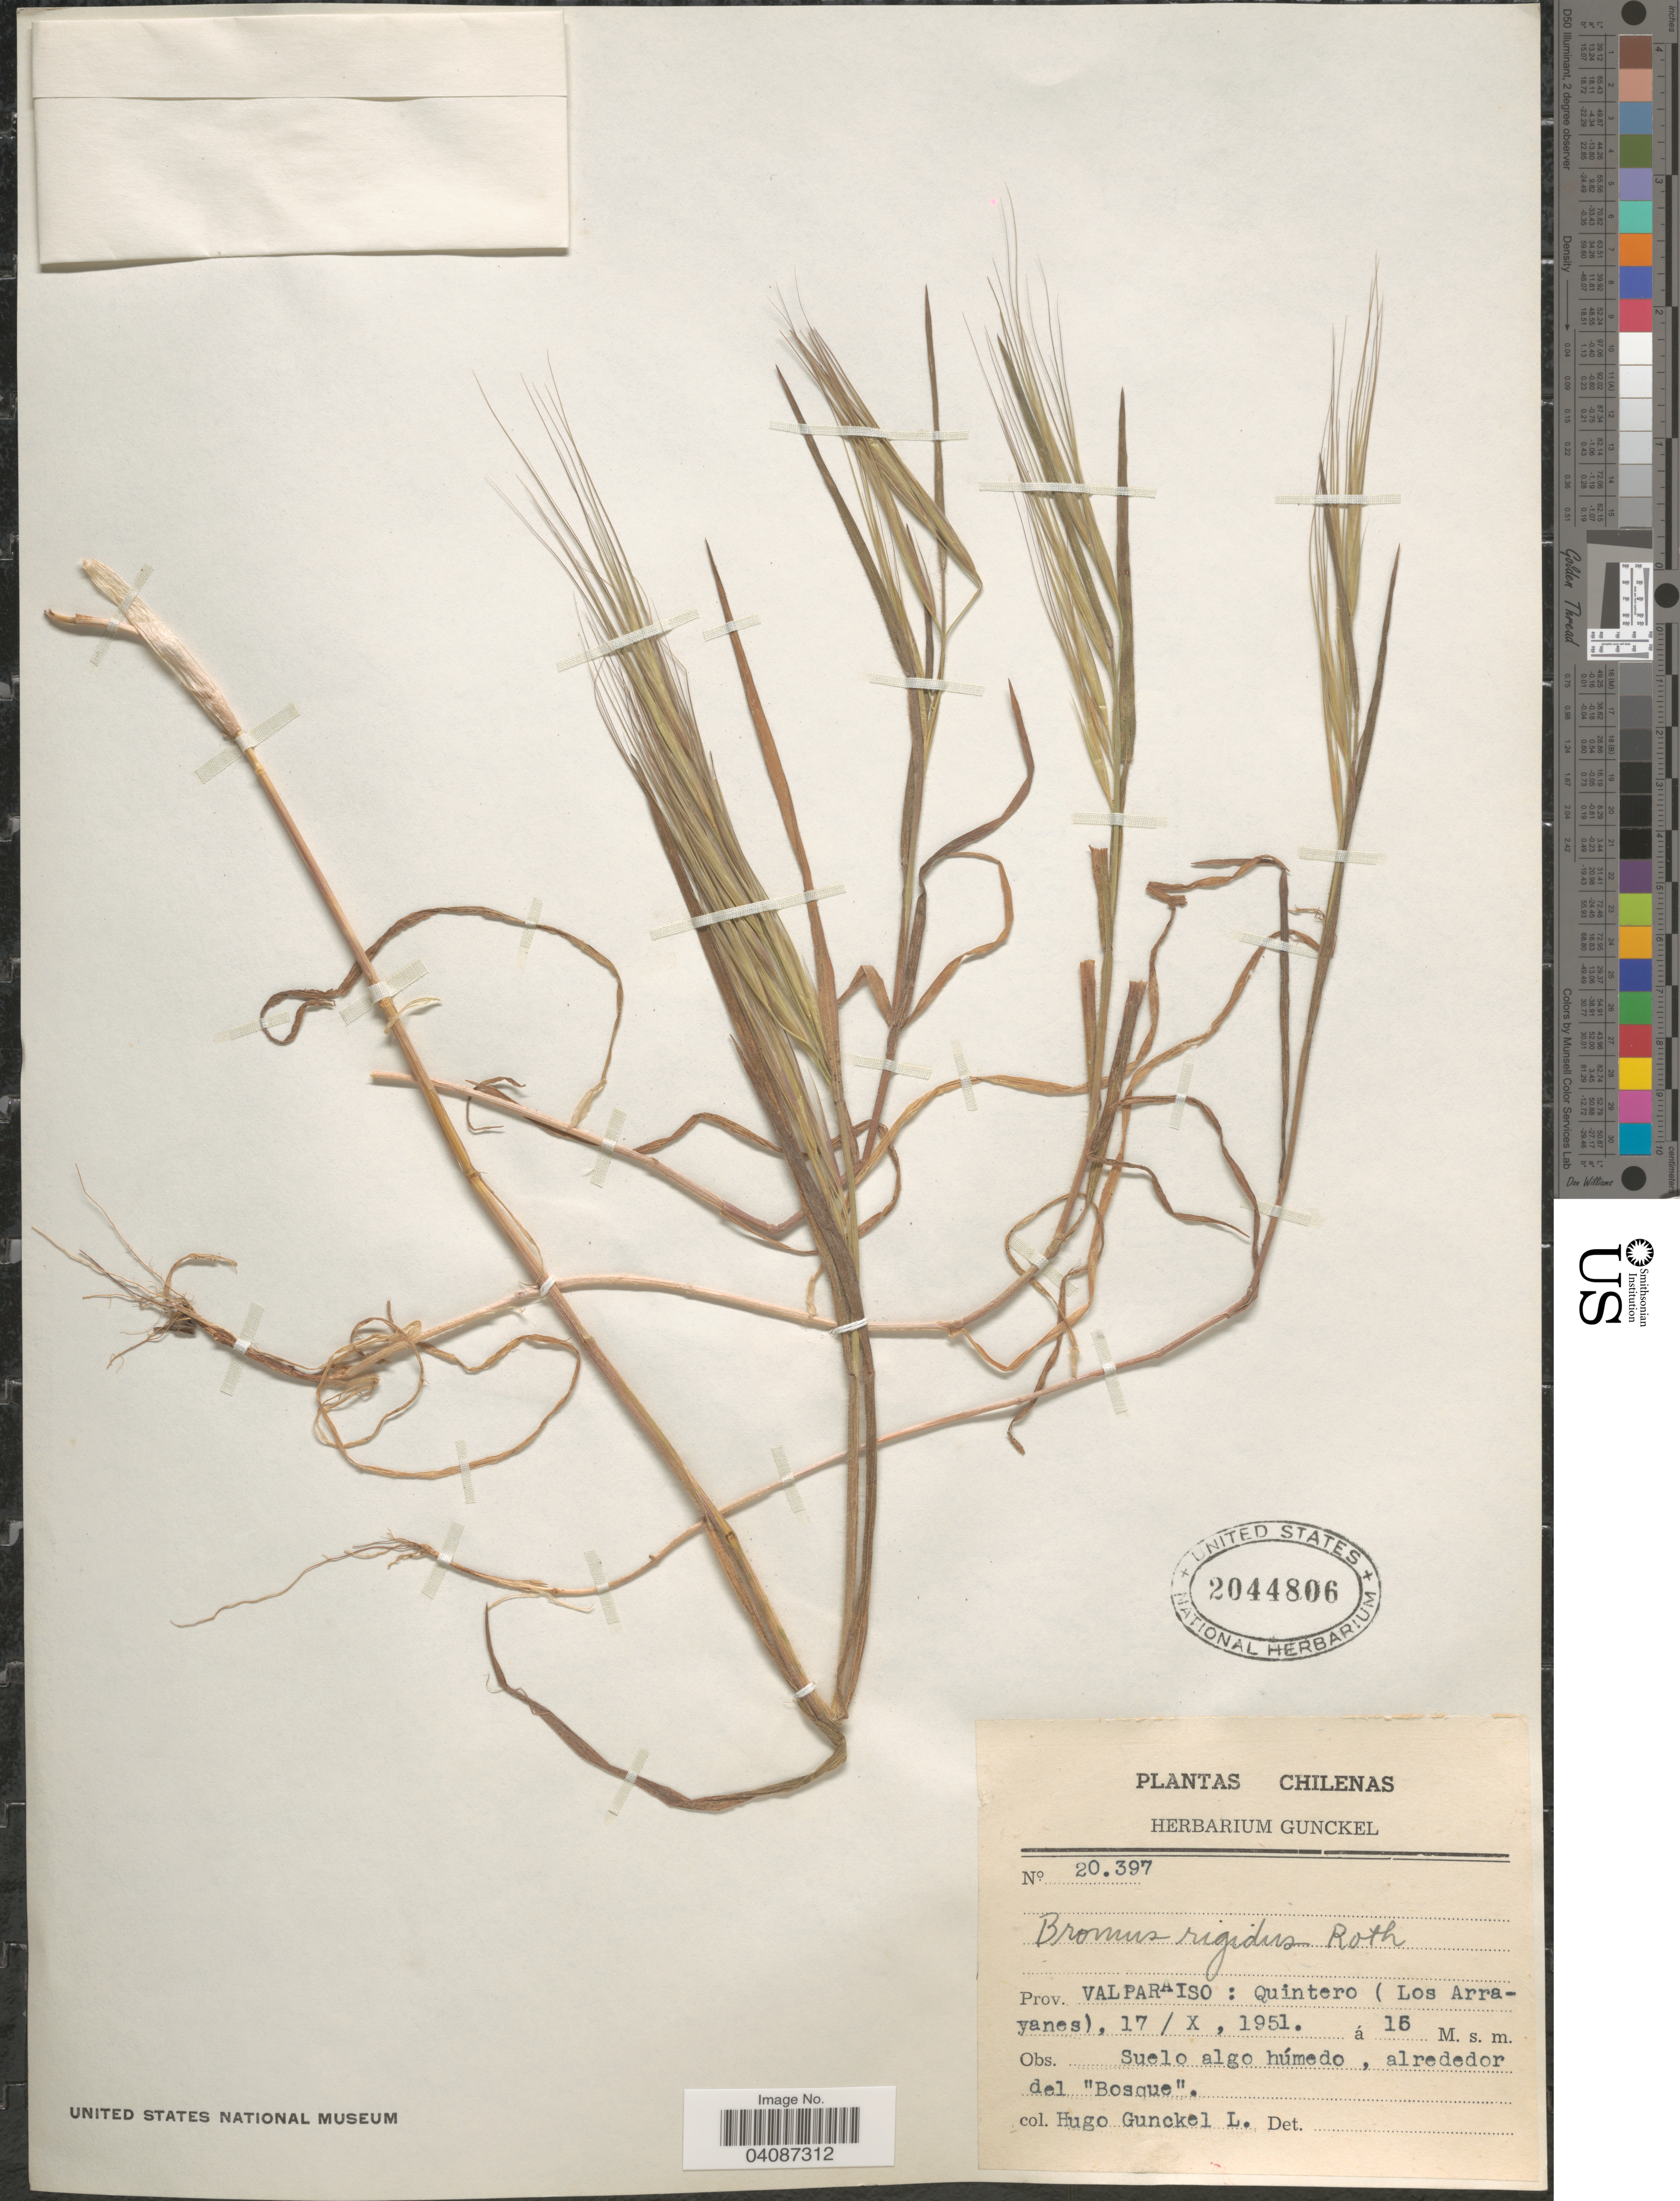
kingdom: Plantae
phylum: Tracheophyta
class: Liliopsida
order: Poales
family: Poaceae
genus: Bromus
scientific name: Bromus rigidus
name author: Roth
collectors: H. Gunckel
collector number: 20397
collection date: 1951-10-17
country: Chile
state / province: Valparaíso (V)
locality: Quintero (Los Arrayanes).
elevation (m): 16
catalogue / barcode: US 2044806